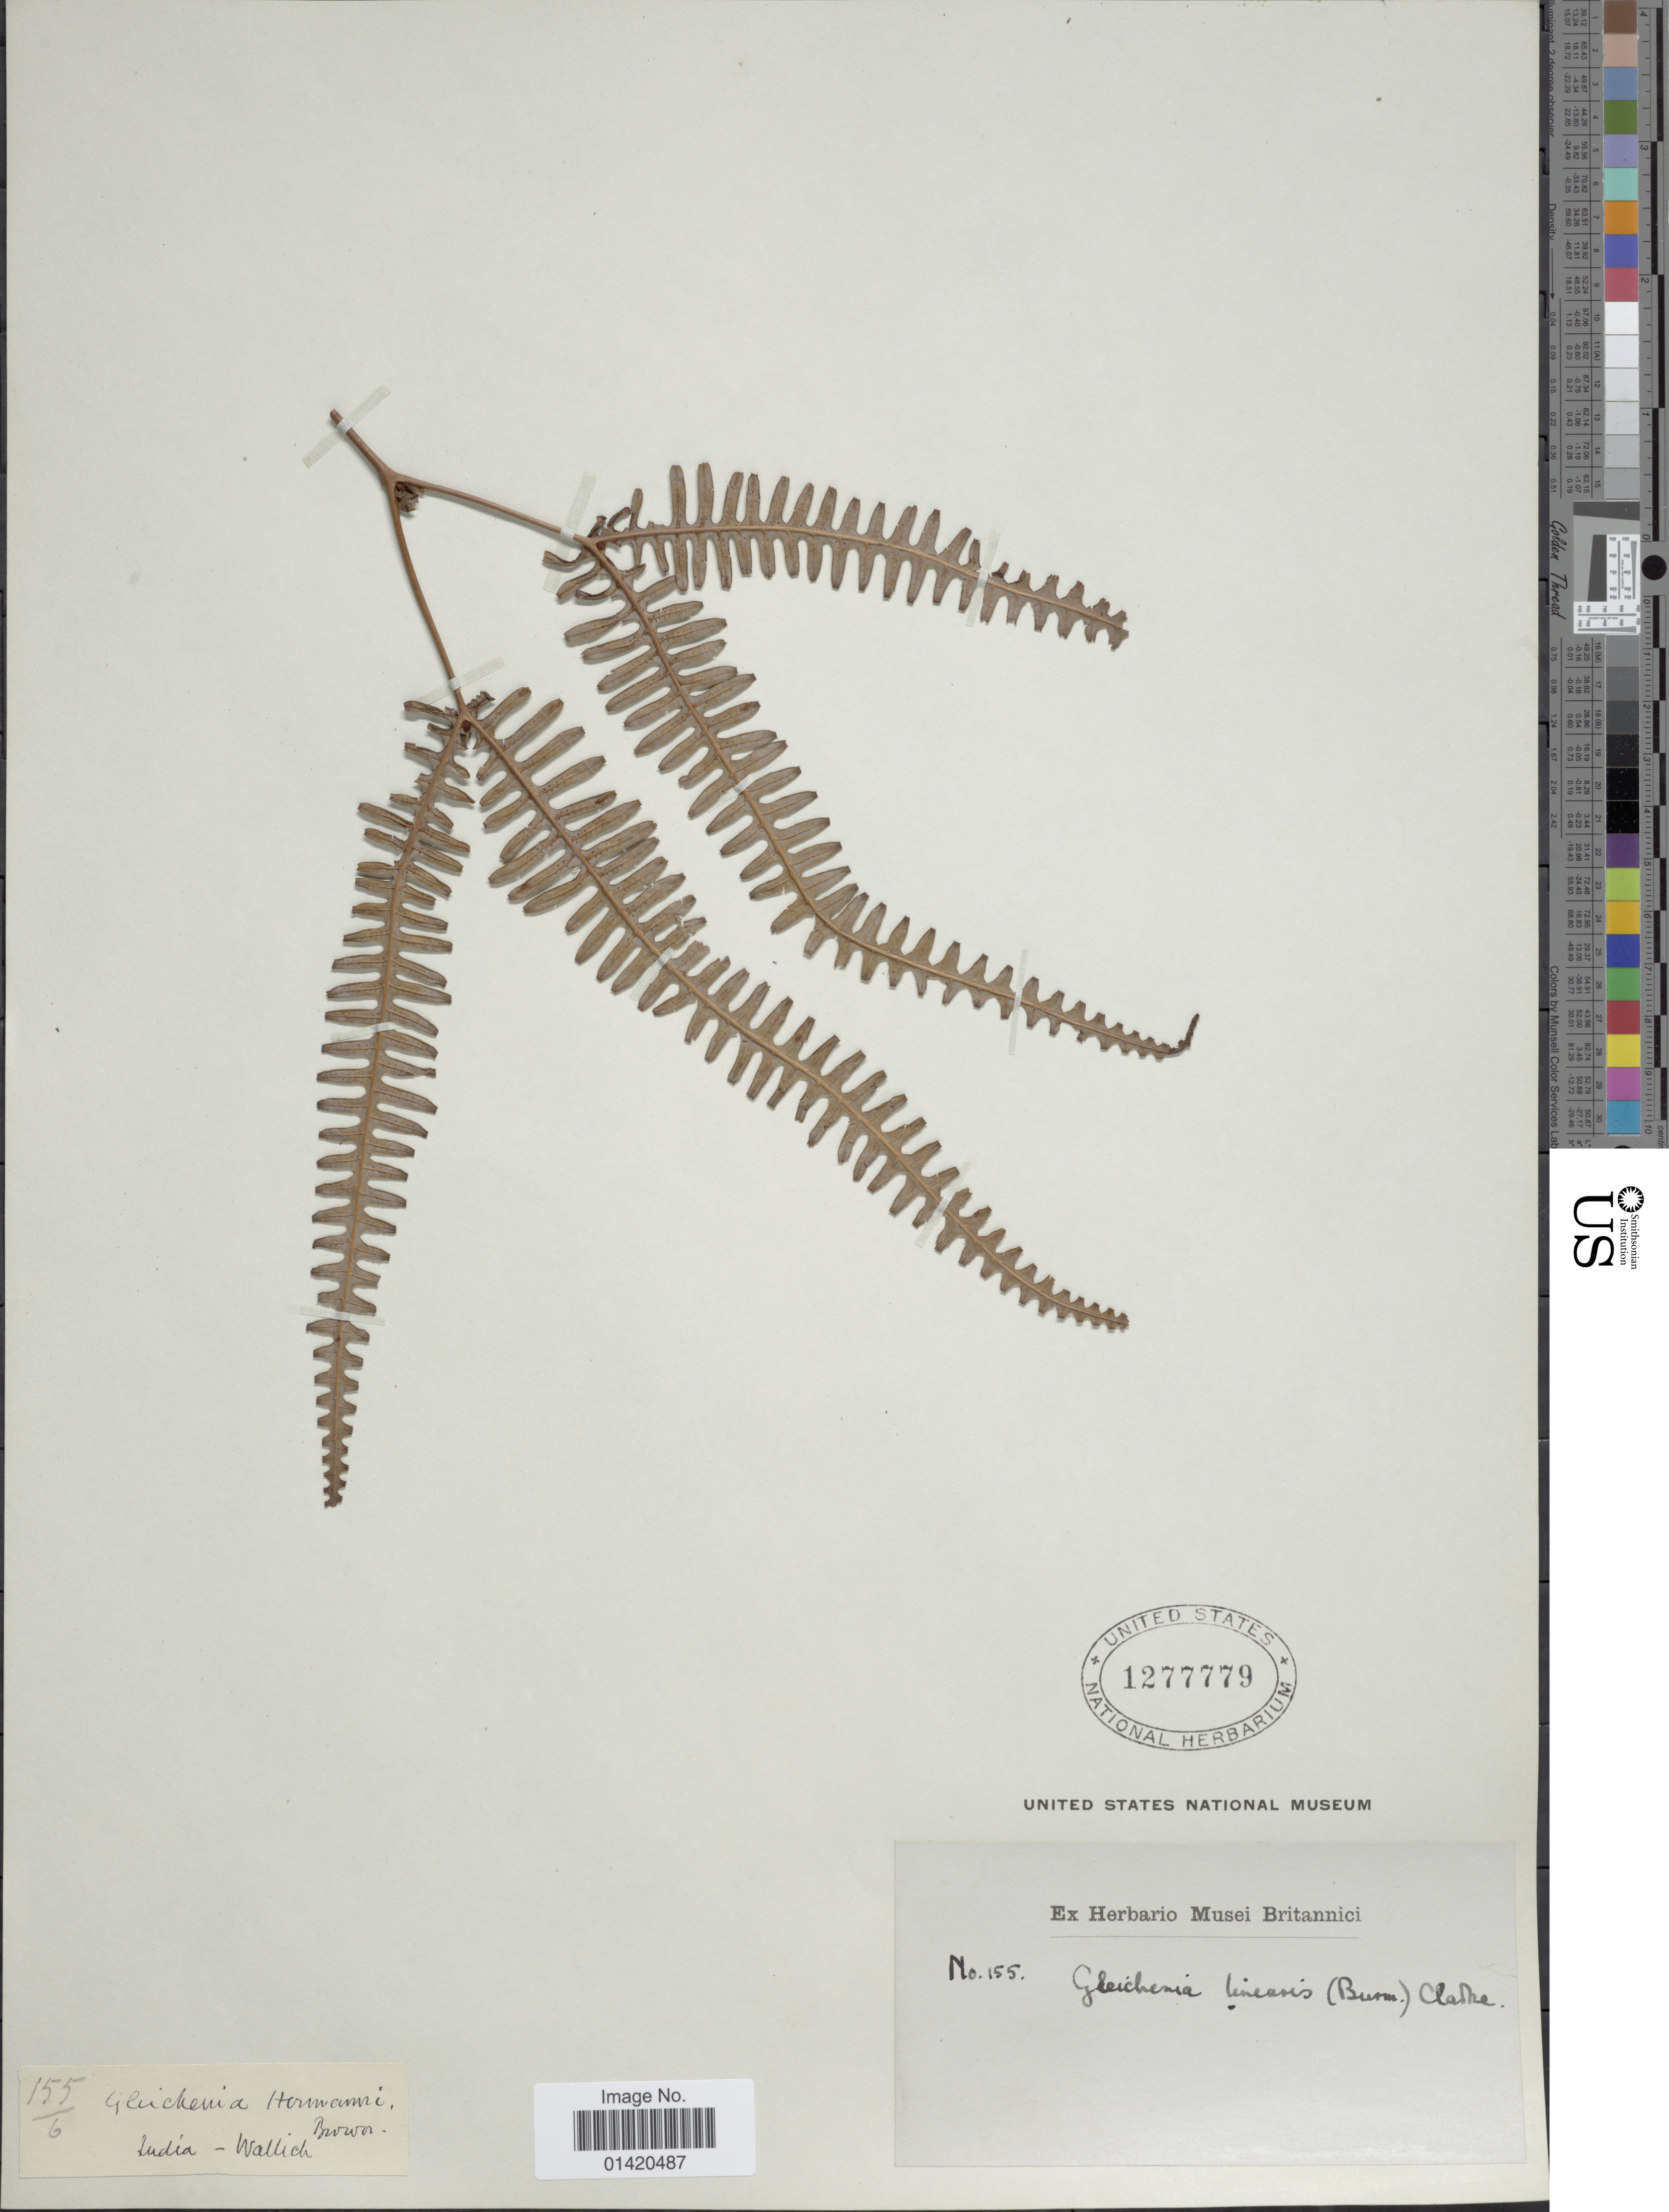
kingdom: Plantae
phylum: Tracheophyta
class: Polypodiopsida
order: Gleicheniales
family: Gleicheniaceae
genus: Dicranopteris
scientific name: Dicranopteris linearis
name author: (Burm. f.) Underw.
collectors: -- Wallich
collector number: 155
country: India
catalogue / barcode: US 1277779